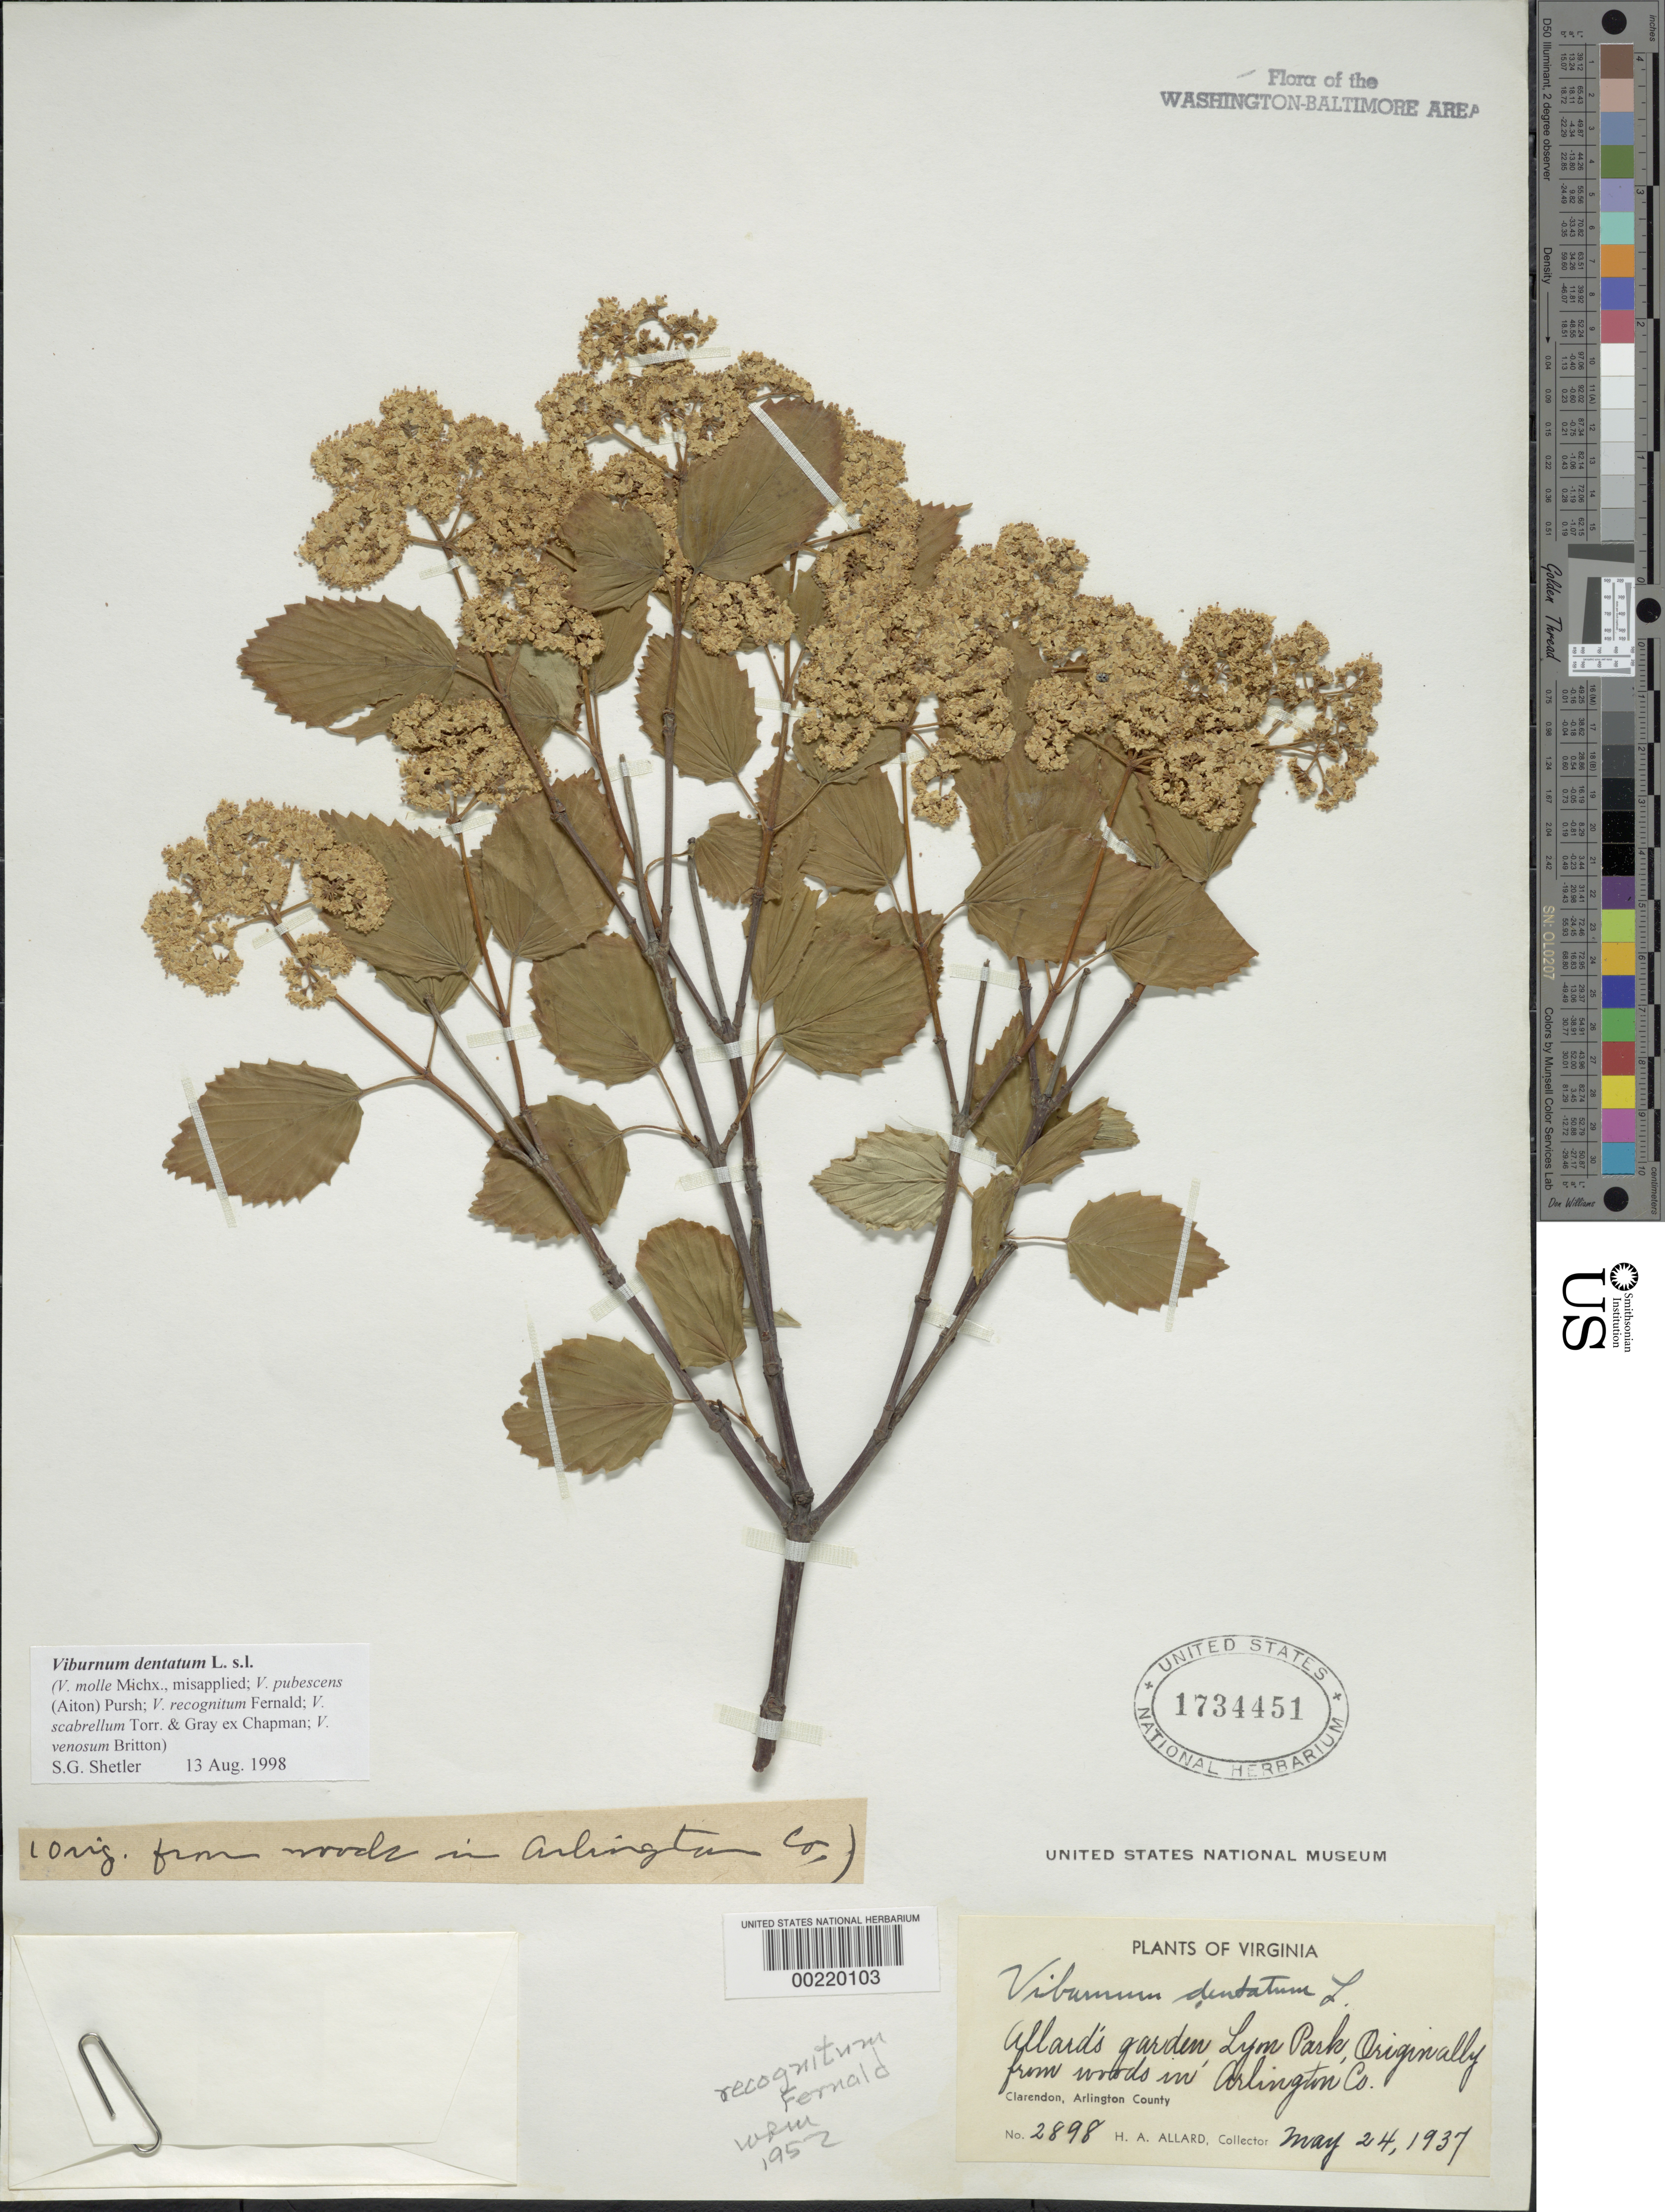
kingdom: Plantae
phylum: Tracheophyta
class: Magnoliopsida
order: Dipsacales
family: Viburnaceae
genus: Viburnum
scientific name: Viburnum dentatum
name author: L.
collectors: H. A. Allard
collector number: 2898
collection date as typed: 24 May 1937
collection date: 1937-05-24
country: United States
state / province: Virginia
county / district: Arlington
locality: Clarendon, Allards garden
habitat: Garden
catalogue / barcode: US 1734451